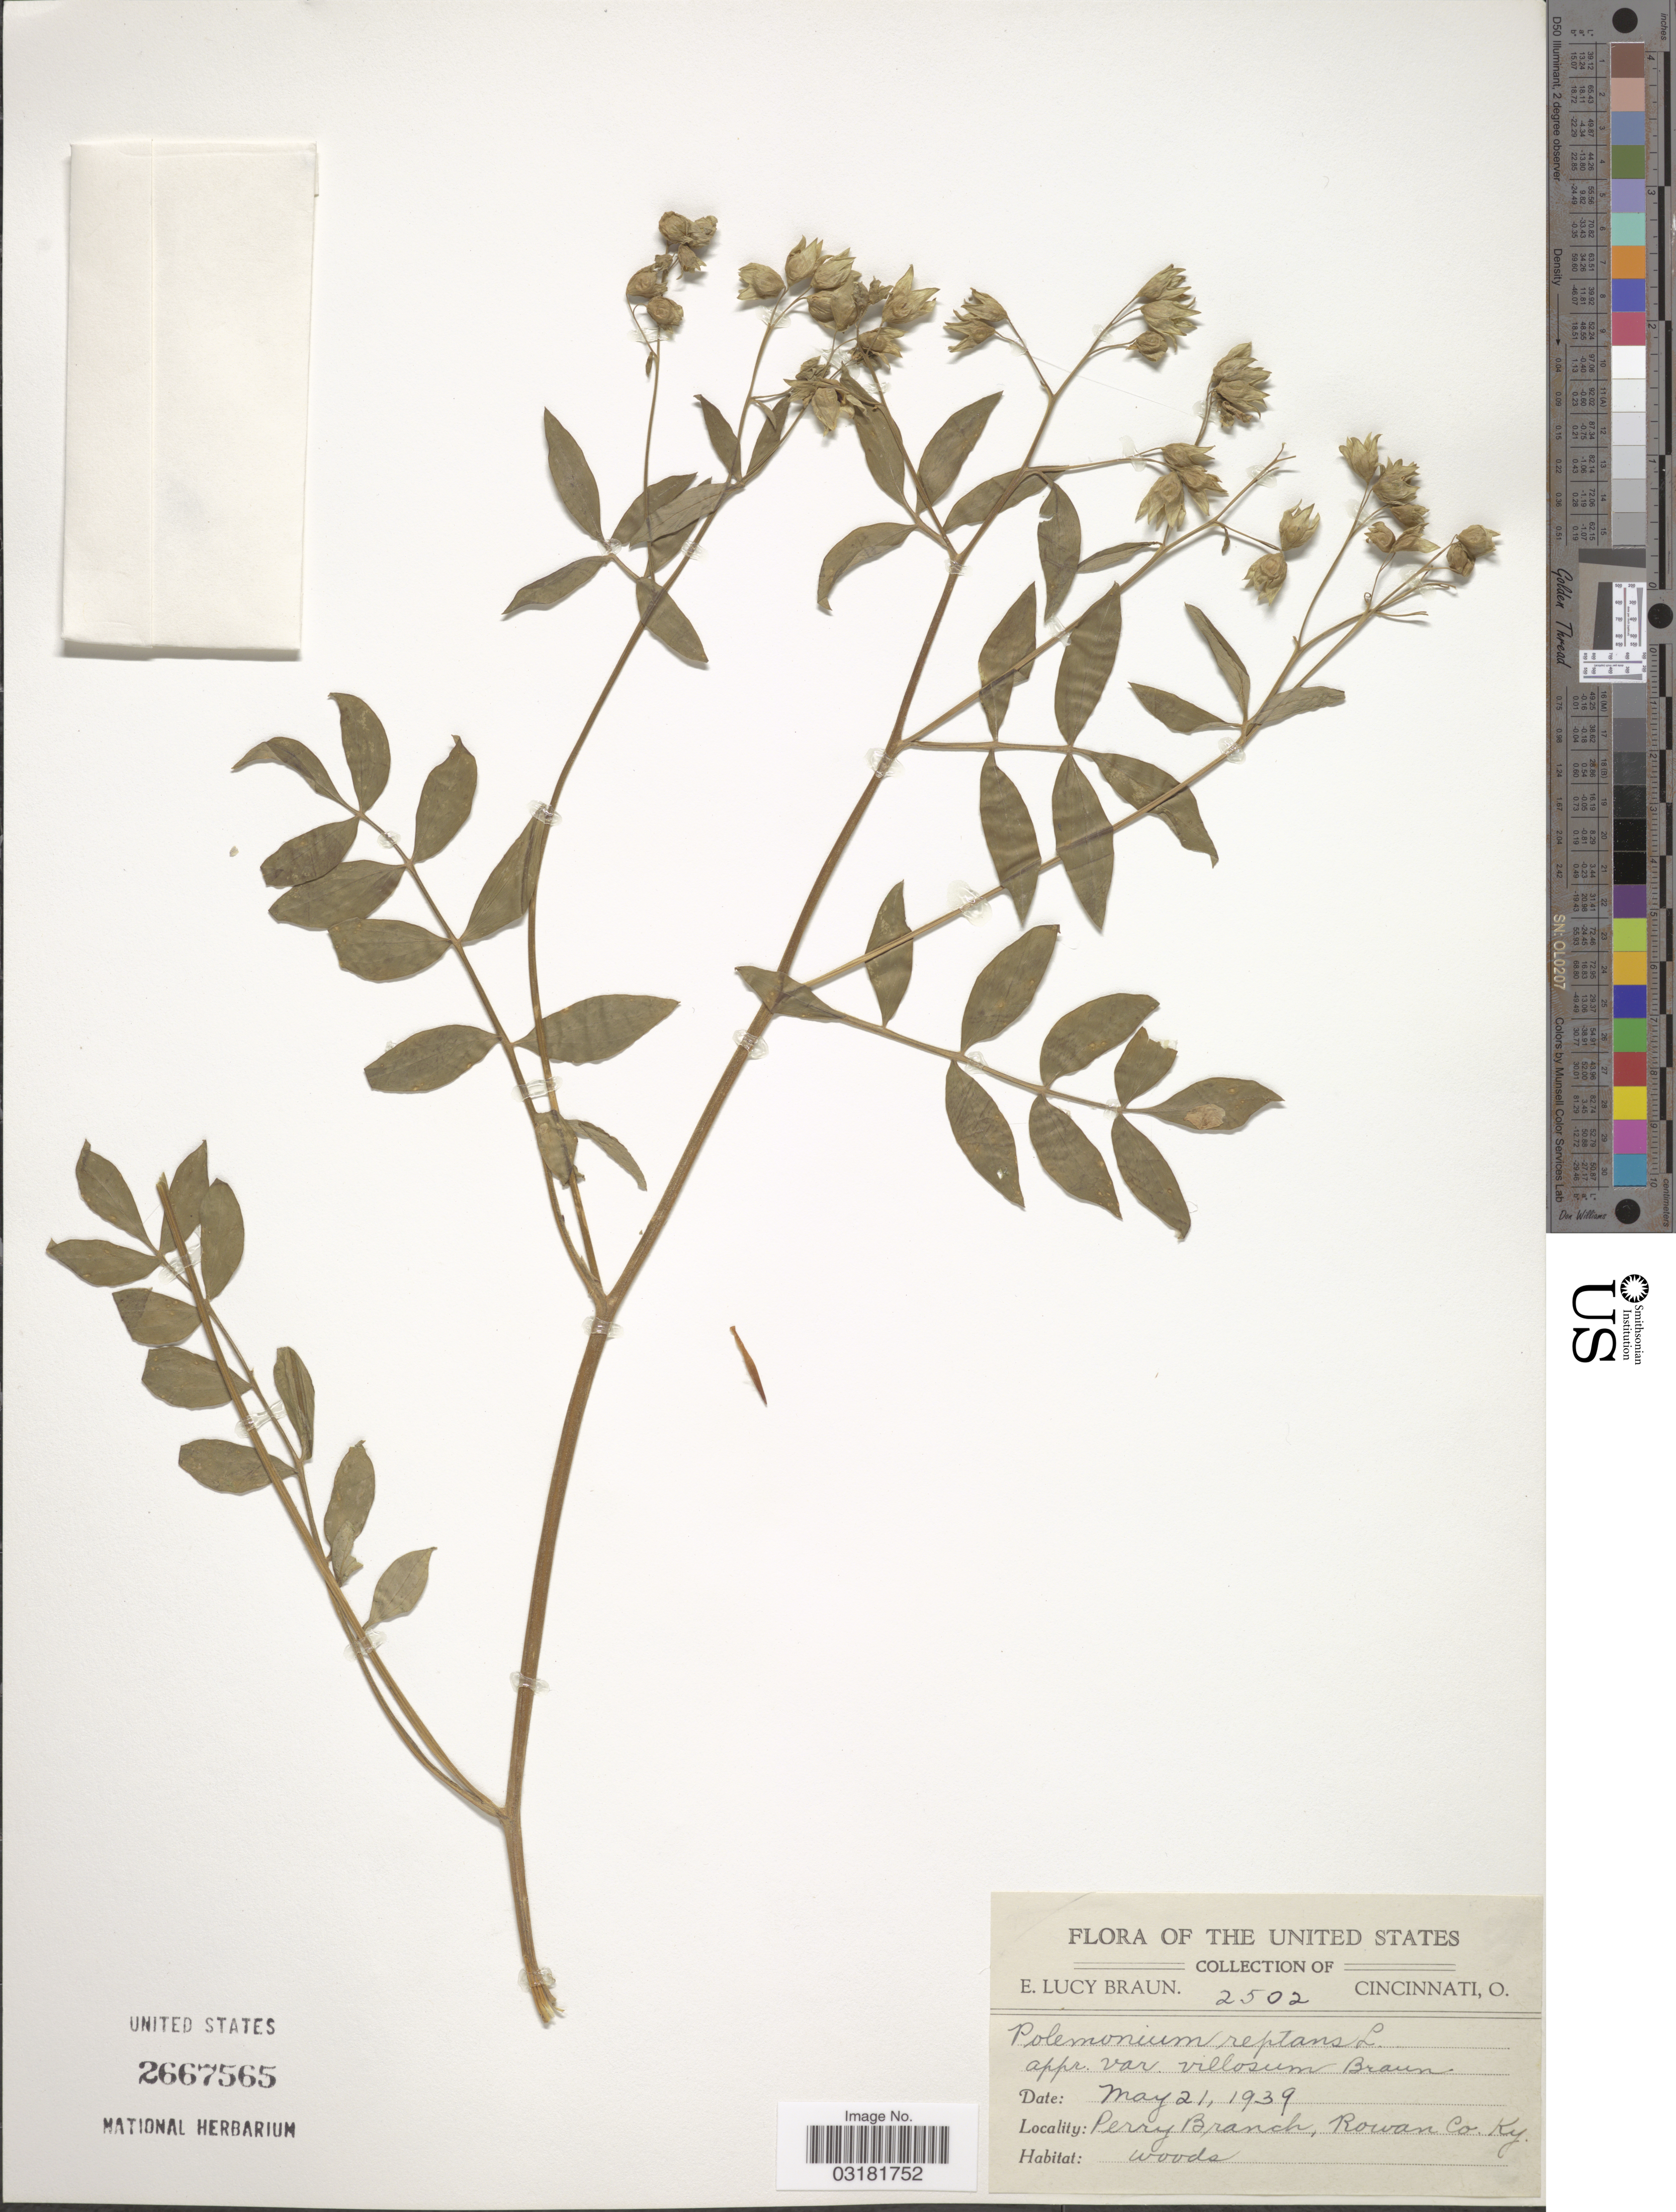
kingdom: Plantae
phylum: Tracheophyta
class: Magnoliopsida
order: Ericales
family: Polemoniaceae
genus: Polemonium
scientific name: Polemonium reptans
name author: L.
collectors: E. L. Braun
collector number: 2502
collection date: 1939-05-21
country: United States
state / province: Kentucky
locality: Perry Branch, Rowan Co. Ky.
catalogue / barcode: US 2667565